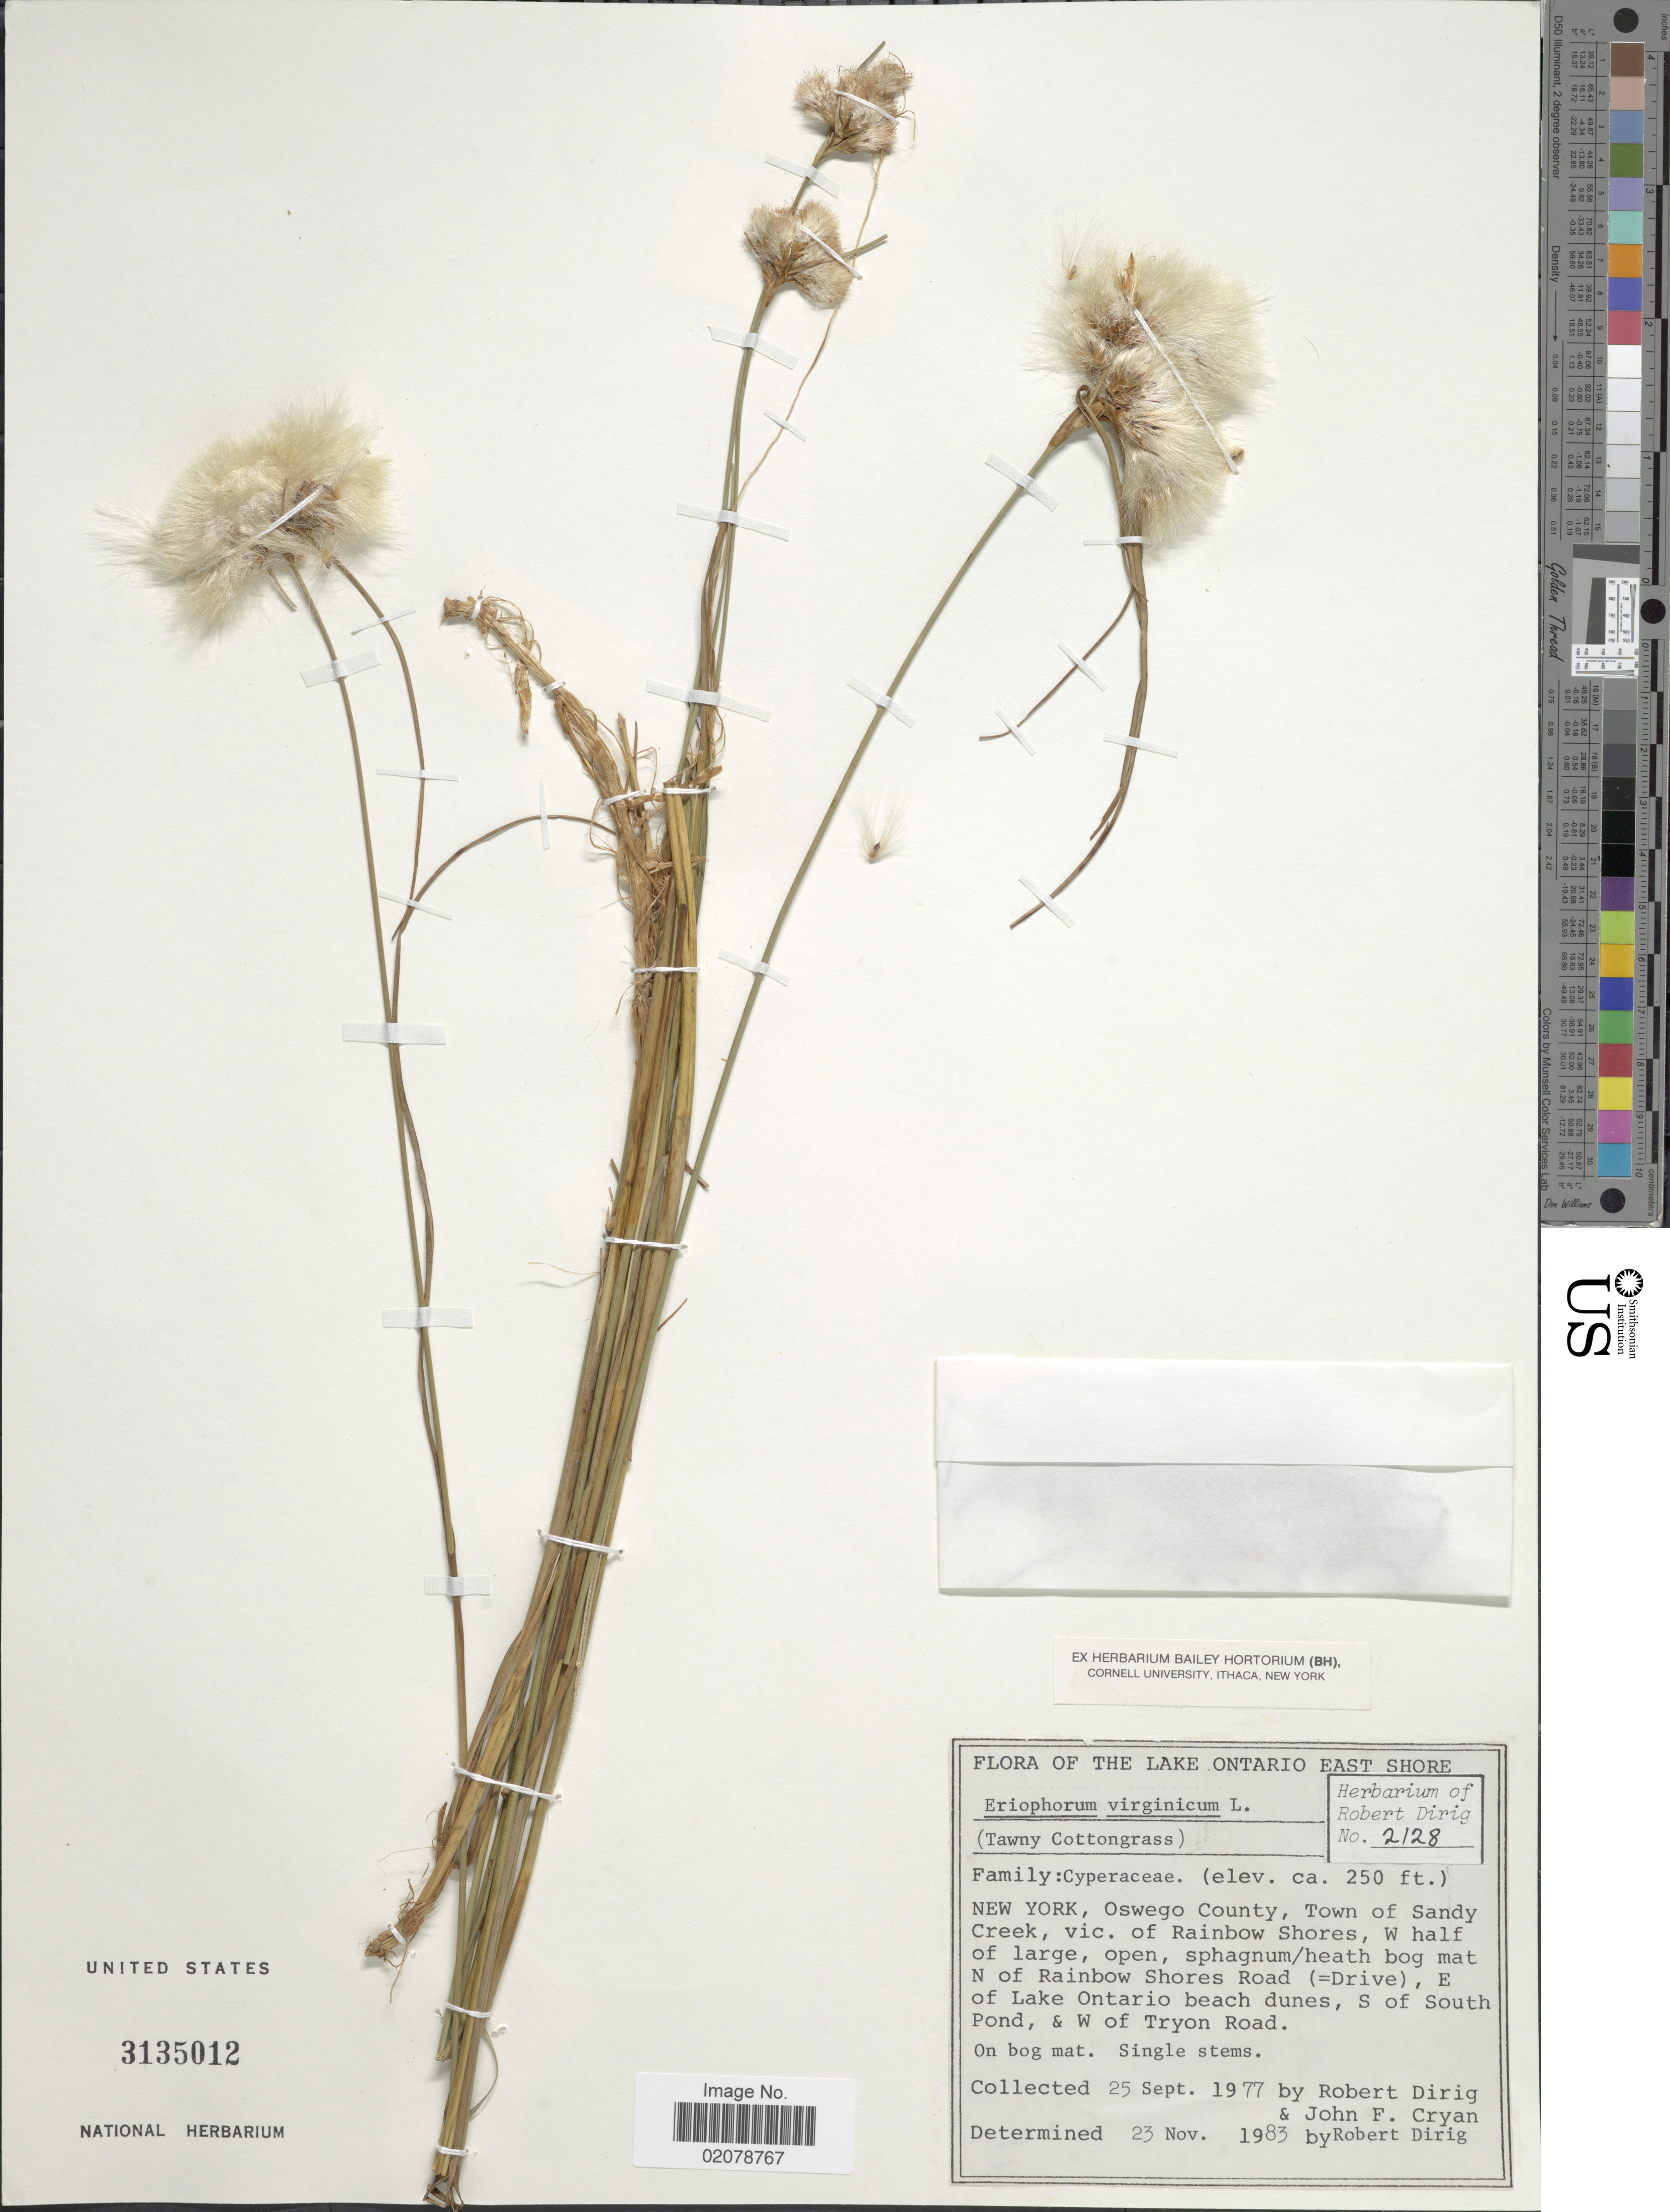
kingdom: Plantae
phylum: Tracheophyta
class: Liliopsida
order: Poales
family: Cyperaceae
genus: Eriophorum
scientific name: Eriophorum virginicum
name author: L.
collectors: R. Dirig & J. Cryan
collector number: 228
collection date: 1977-09-25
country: United States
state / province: New York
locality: Lake Ontario east shore. Oswego County, Town of Sandy Creek, vic. of Rainbow Shores, W half of large, open, sphagnum/heath bog mat N of Rainbow Shores Road (=Drive), E of Lake Ontario beach dunes, S of South Pond, & W of Tryon Road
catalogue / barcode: US 3135012